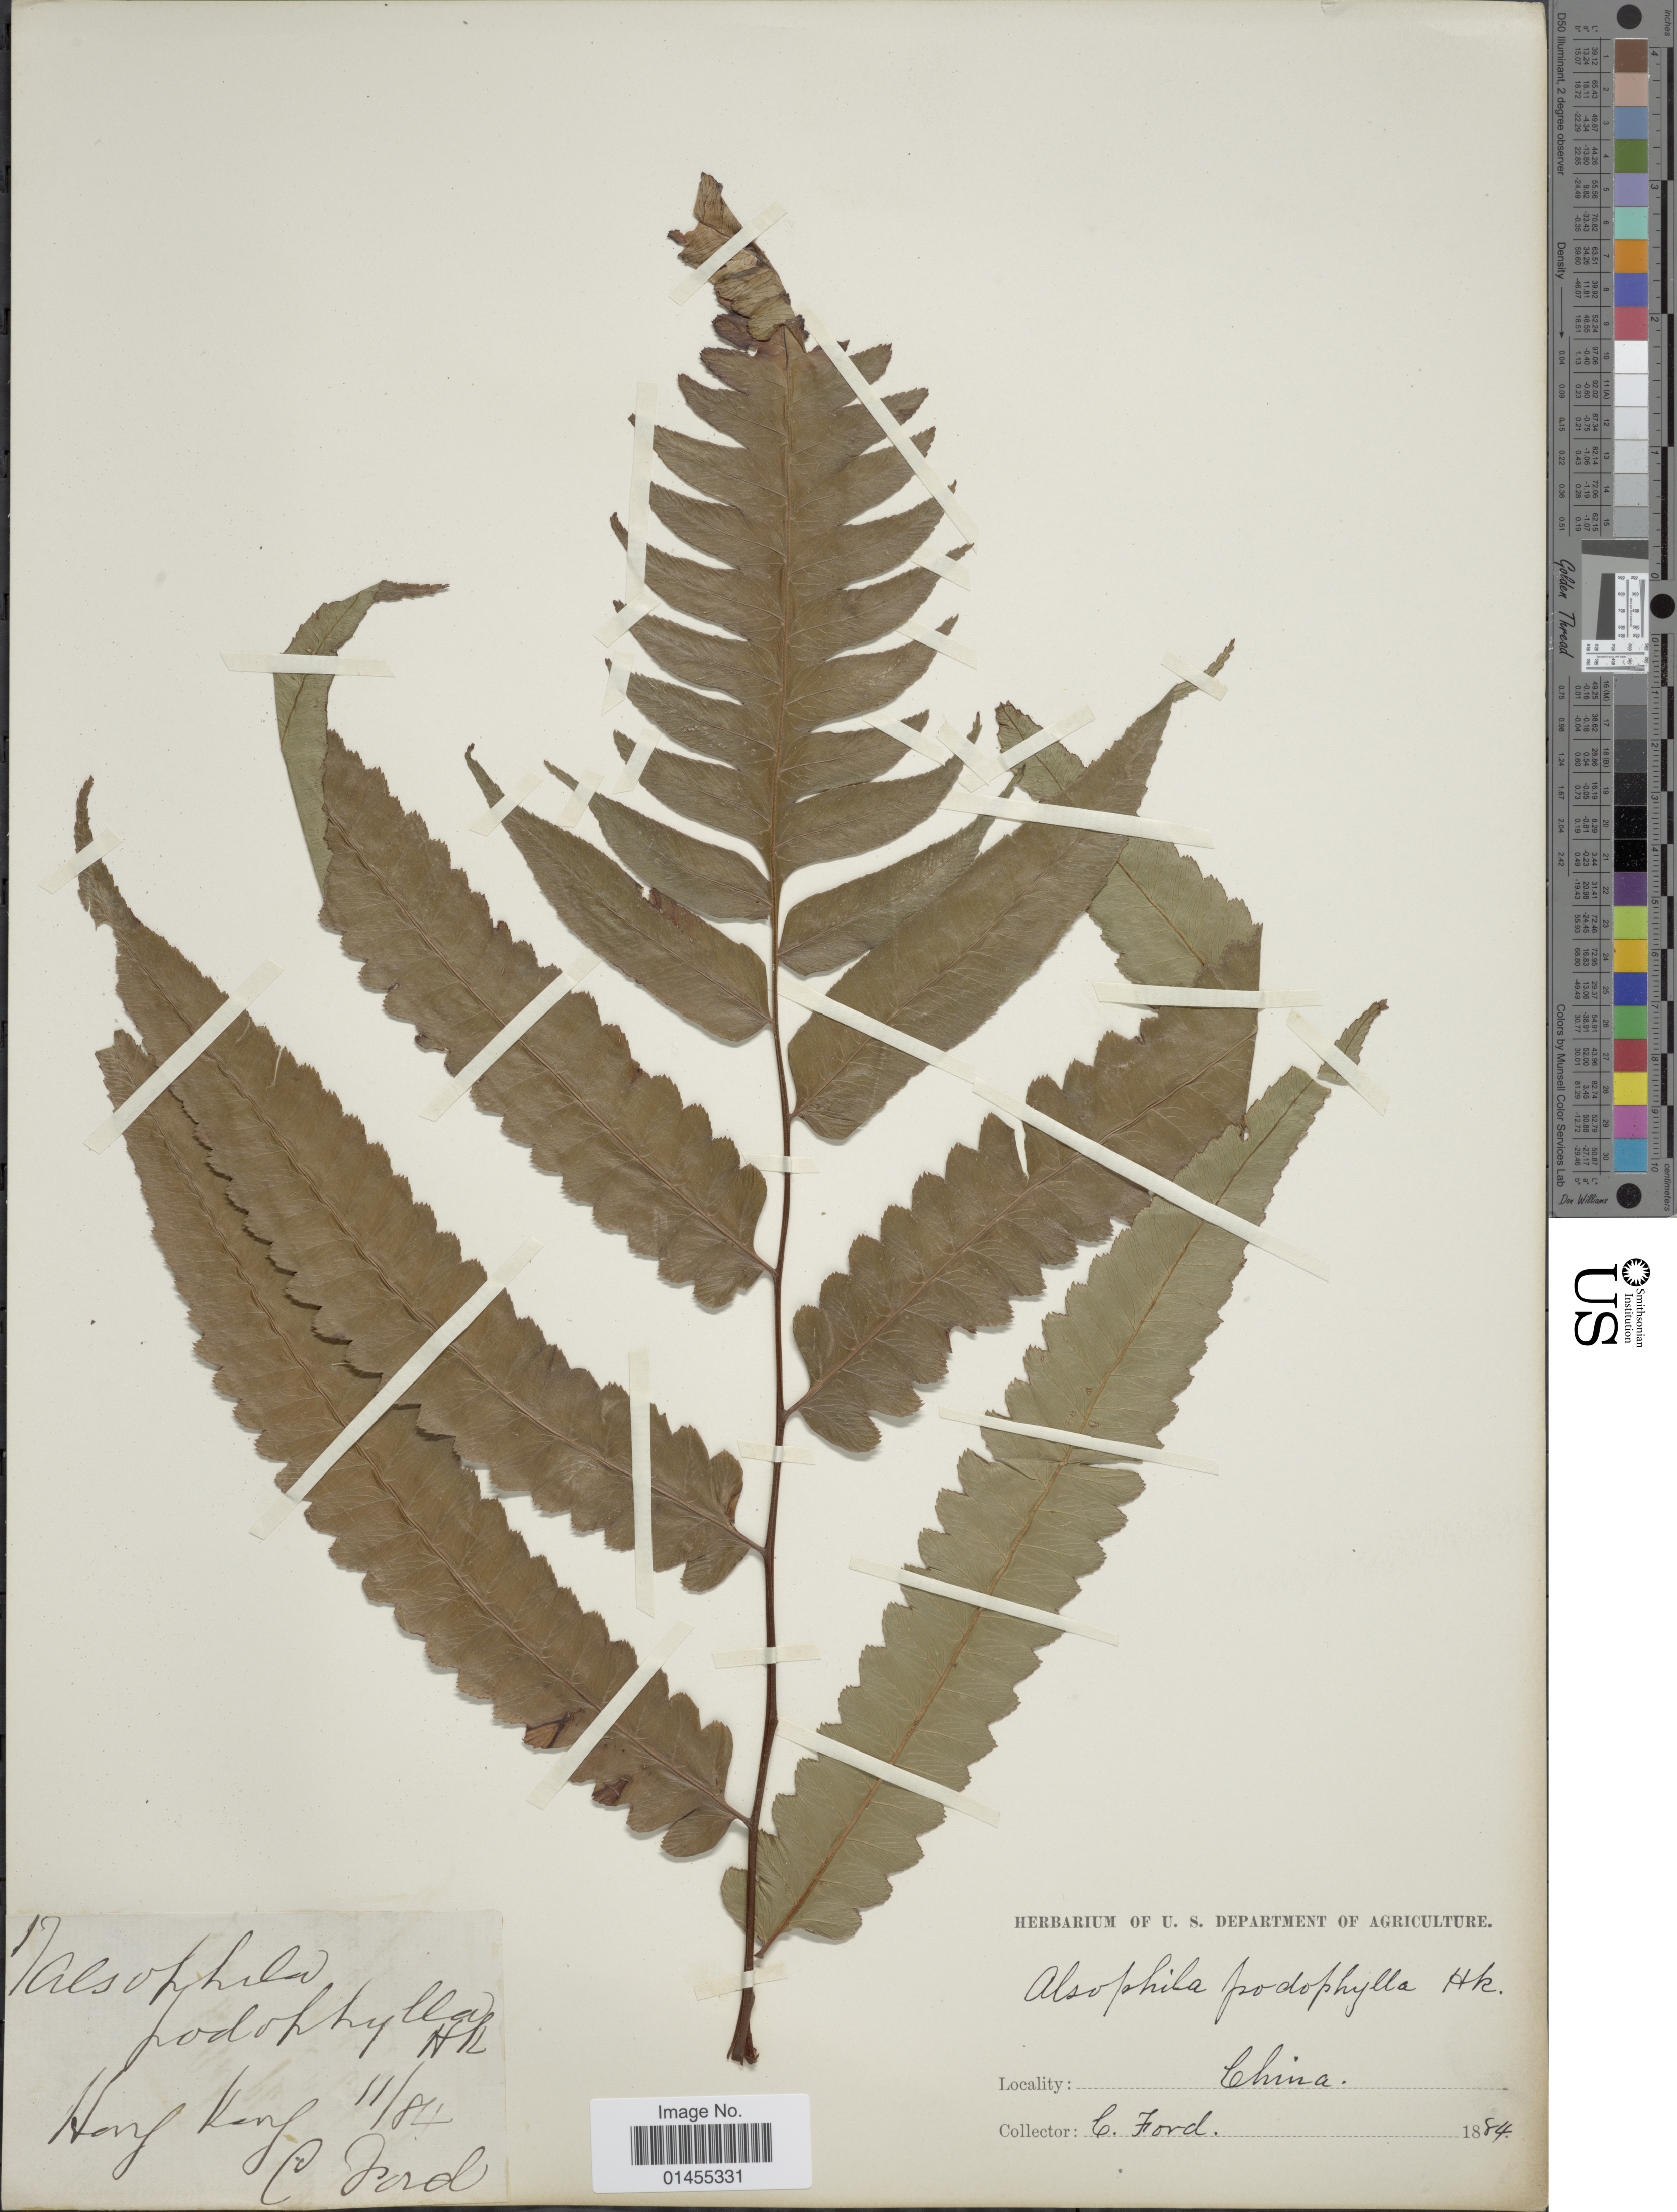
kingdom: Plantae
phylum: Tracheophyta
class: Polypodiopsida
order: Cyatheales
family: Cyatheaceae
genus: Alsophila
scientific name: Alsophila podophylla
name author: Hook.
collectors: C. Ford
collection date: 1884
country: China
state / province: Hong Kong